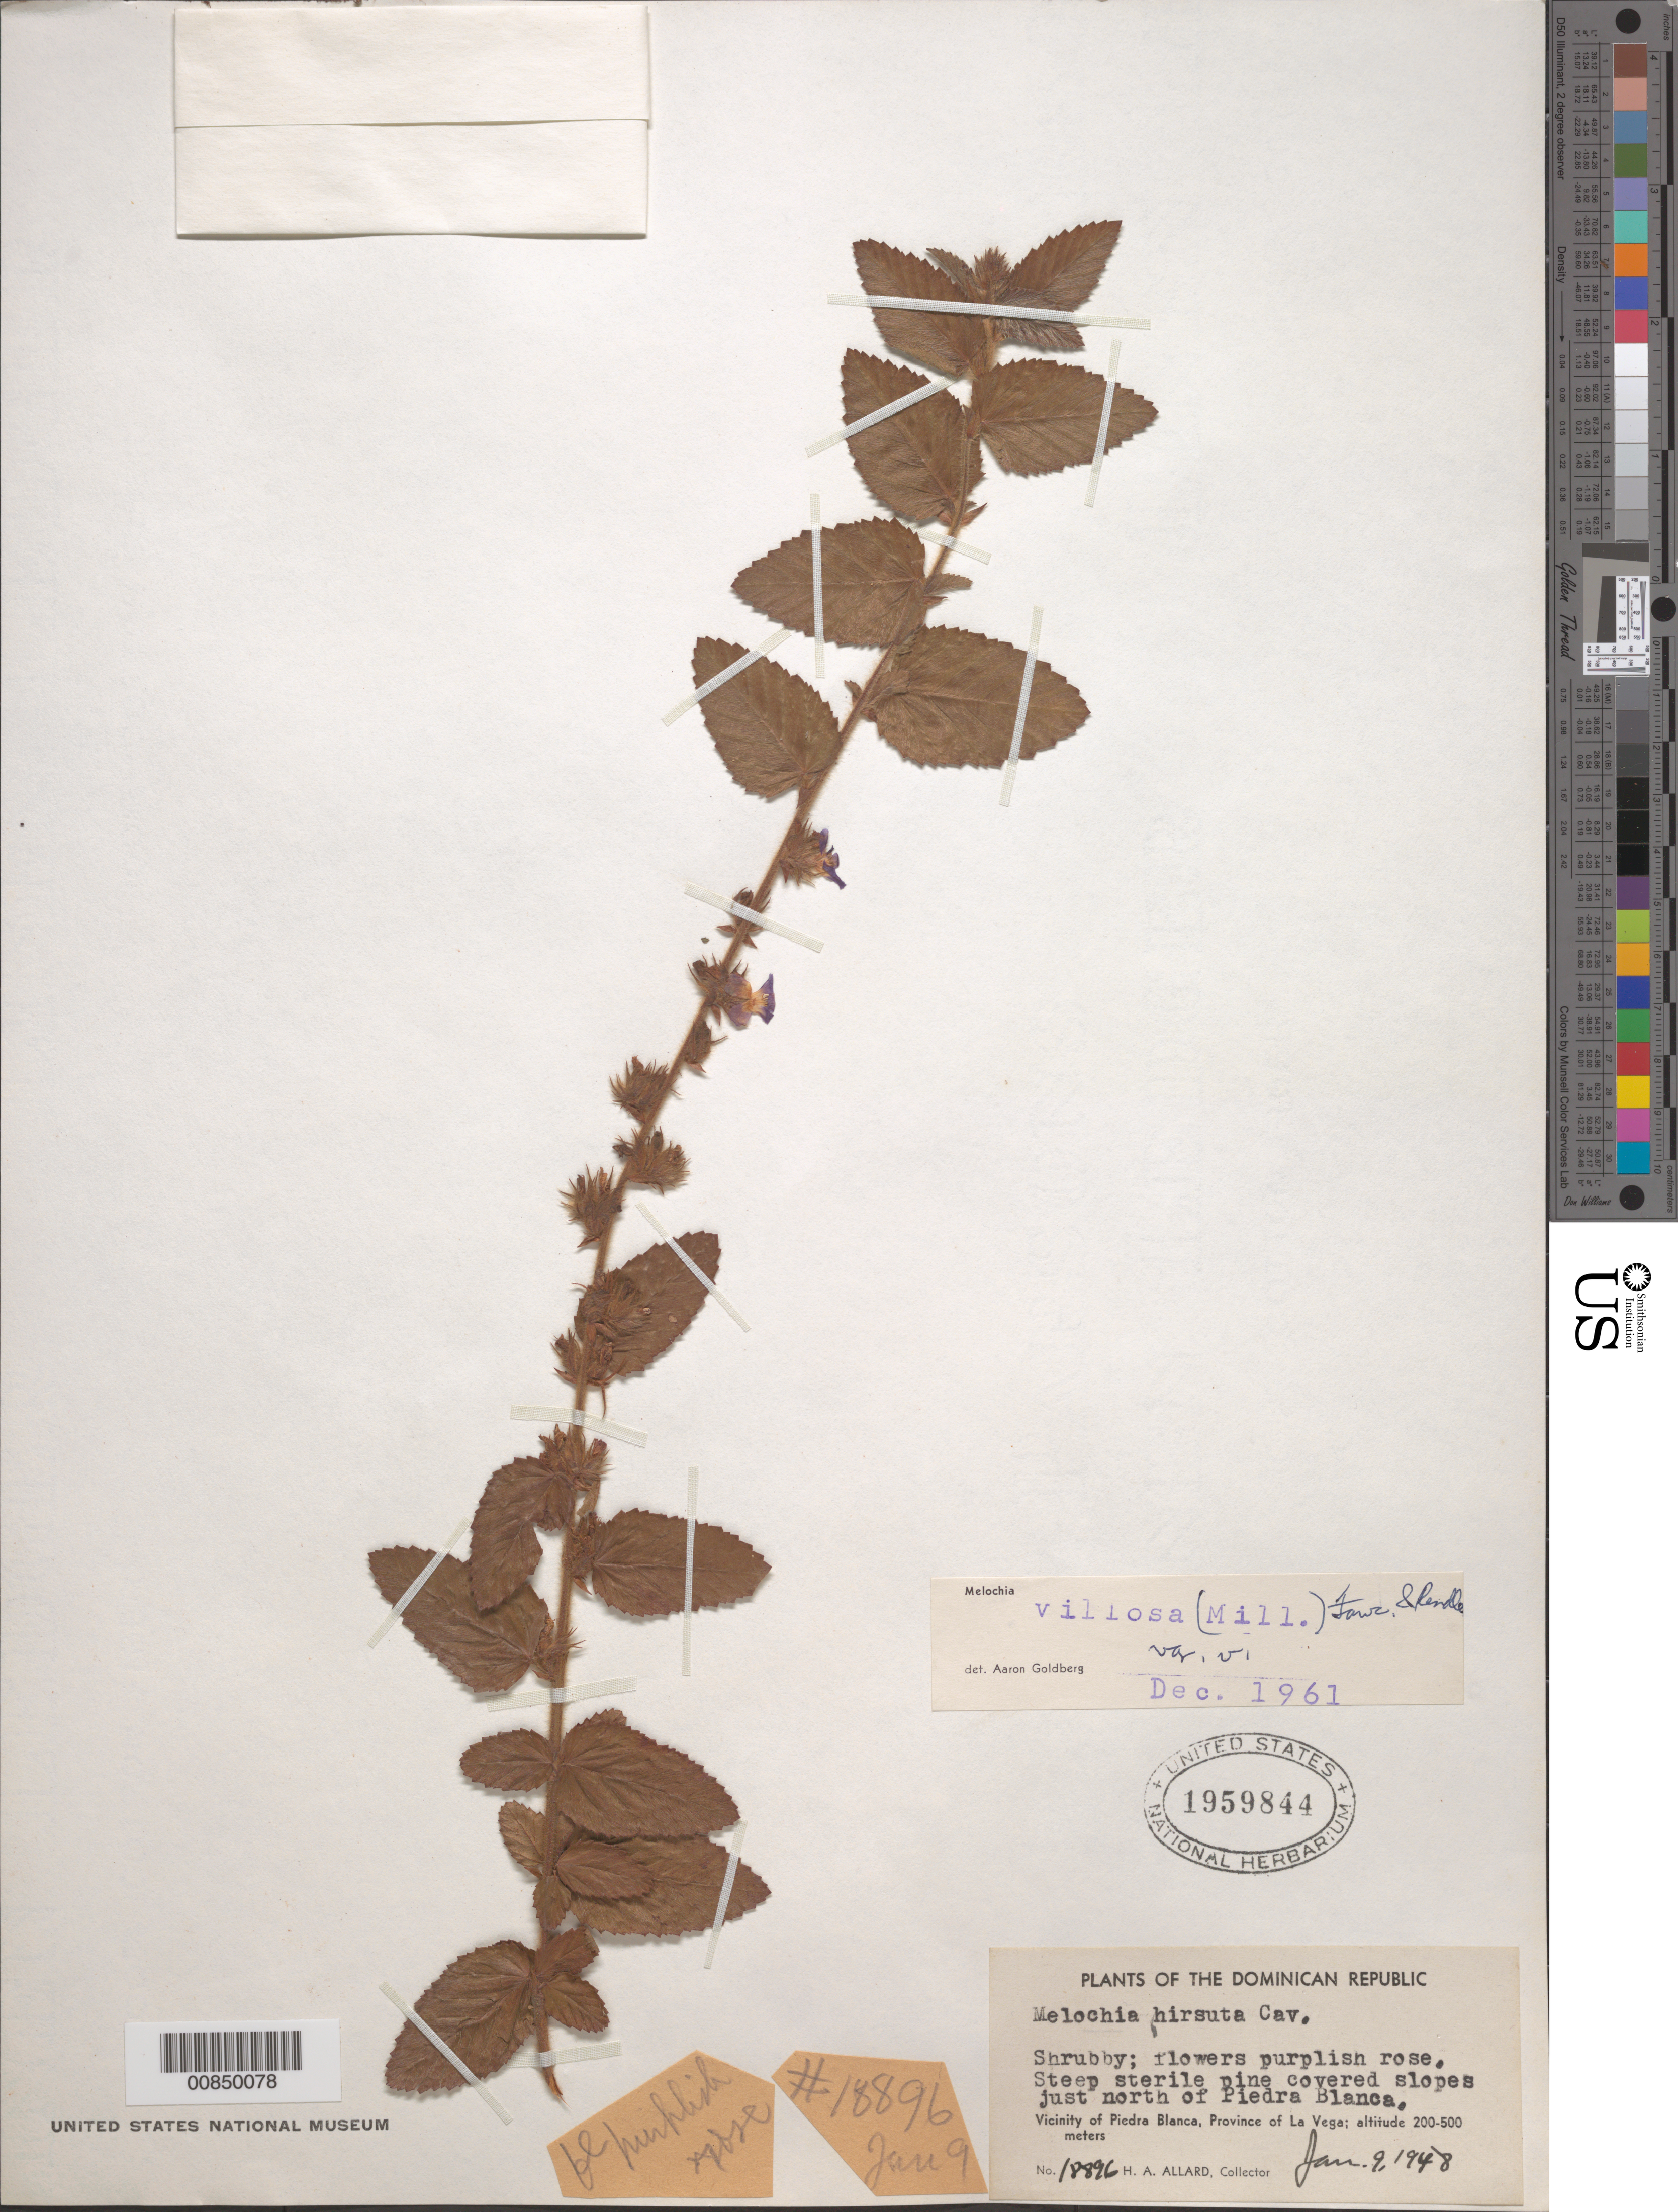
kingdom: Plantae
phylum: Tracheophyta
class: Magnoliopsida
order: Malvales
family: Malvaceae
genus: Melochia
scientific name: Melochia spicata var. spicata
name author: (L.) Fryxell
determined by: Dorr, L. J., (BOT), Smithsonian Institution - National Museum of Natural History (UNITED STATES)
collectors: H. A. Allard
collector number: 18896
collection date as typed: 09 Jan 1948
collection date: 1948-01-09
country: Dominican Republic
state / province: La Vega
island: Hispaniola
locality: Vicinity of Piedra Blanca, just N of town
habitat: Steep sterile pine covered slopes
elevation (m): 200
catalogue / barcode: US 1959844